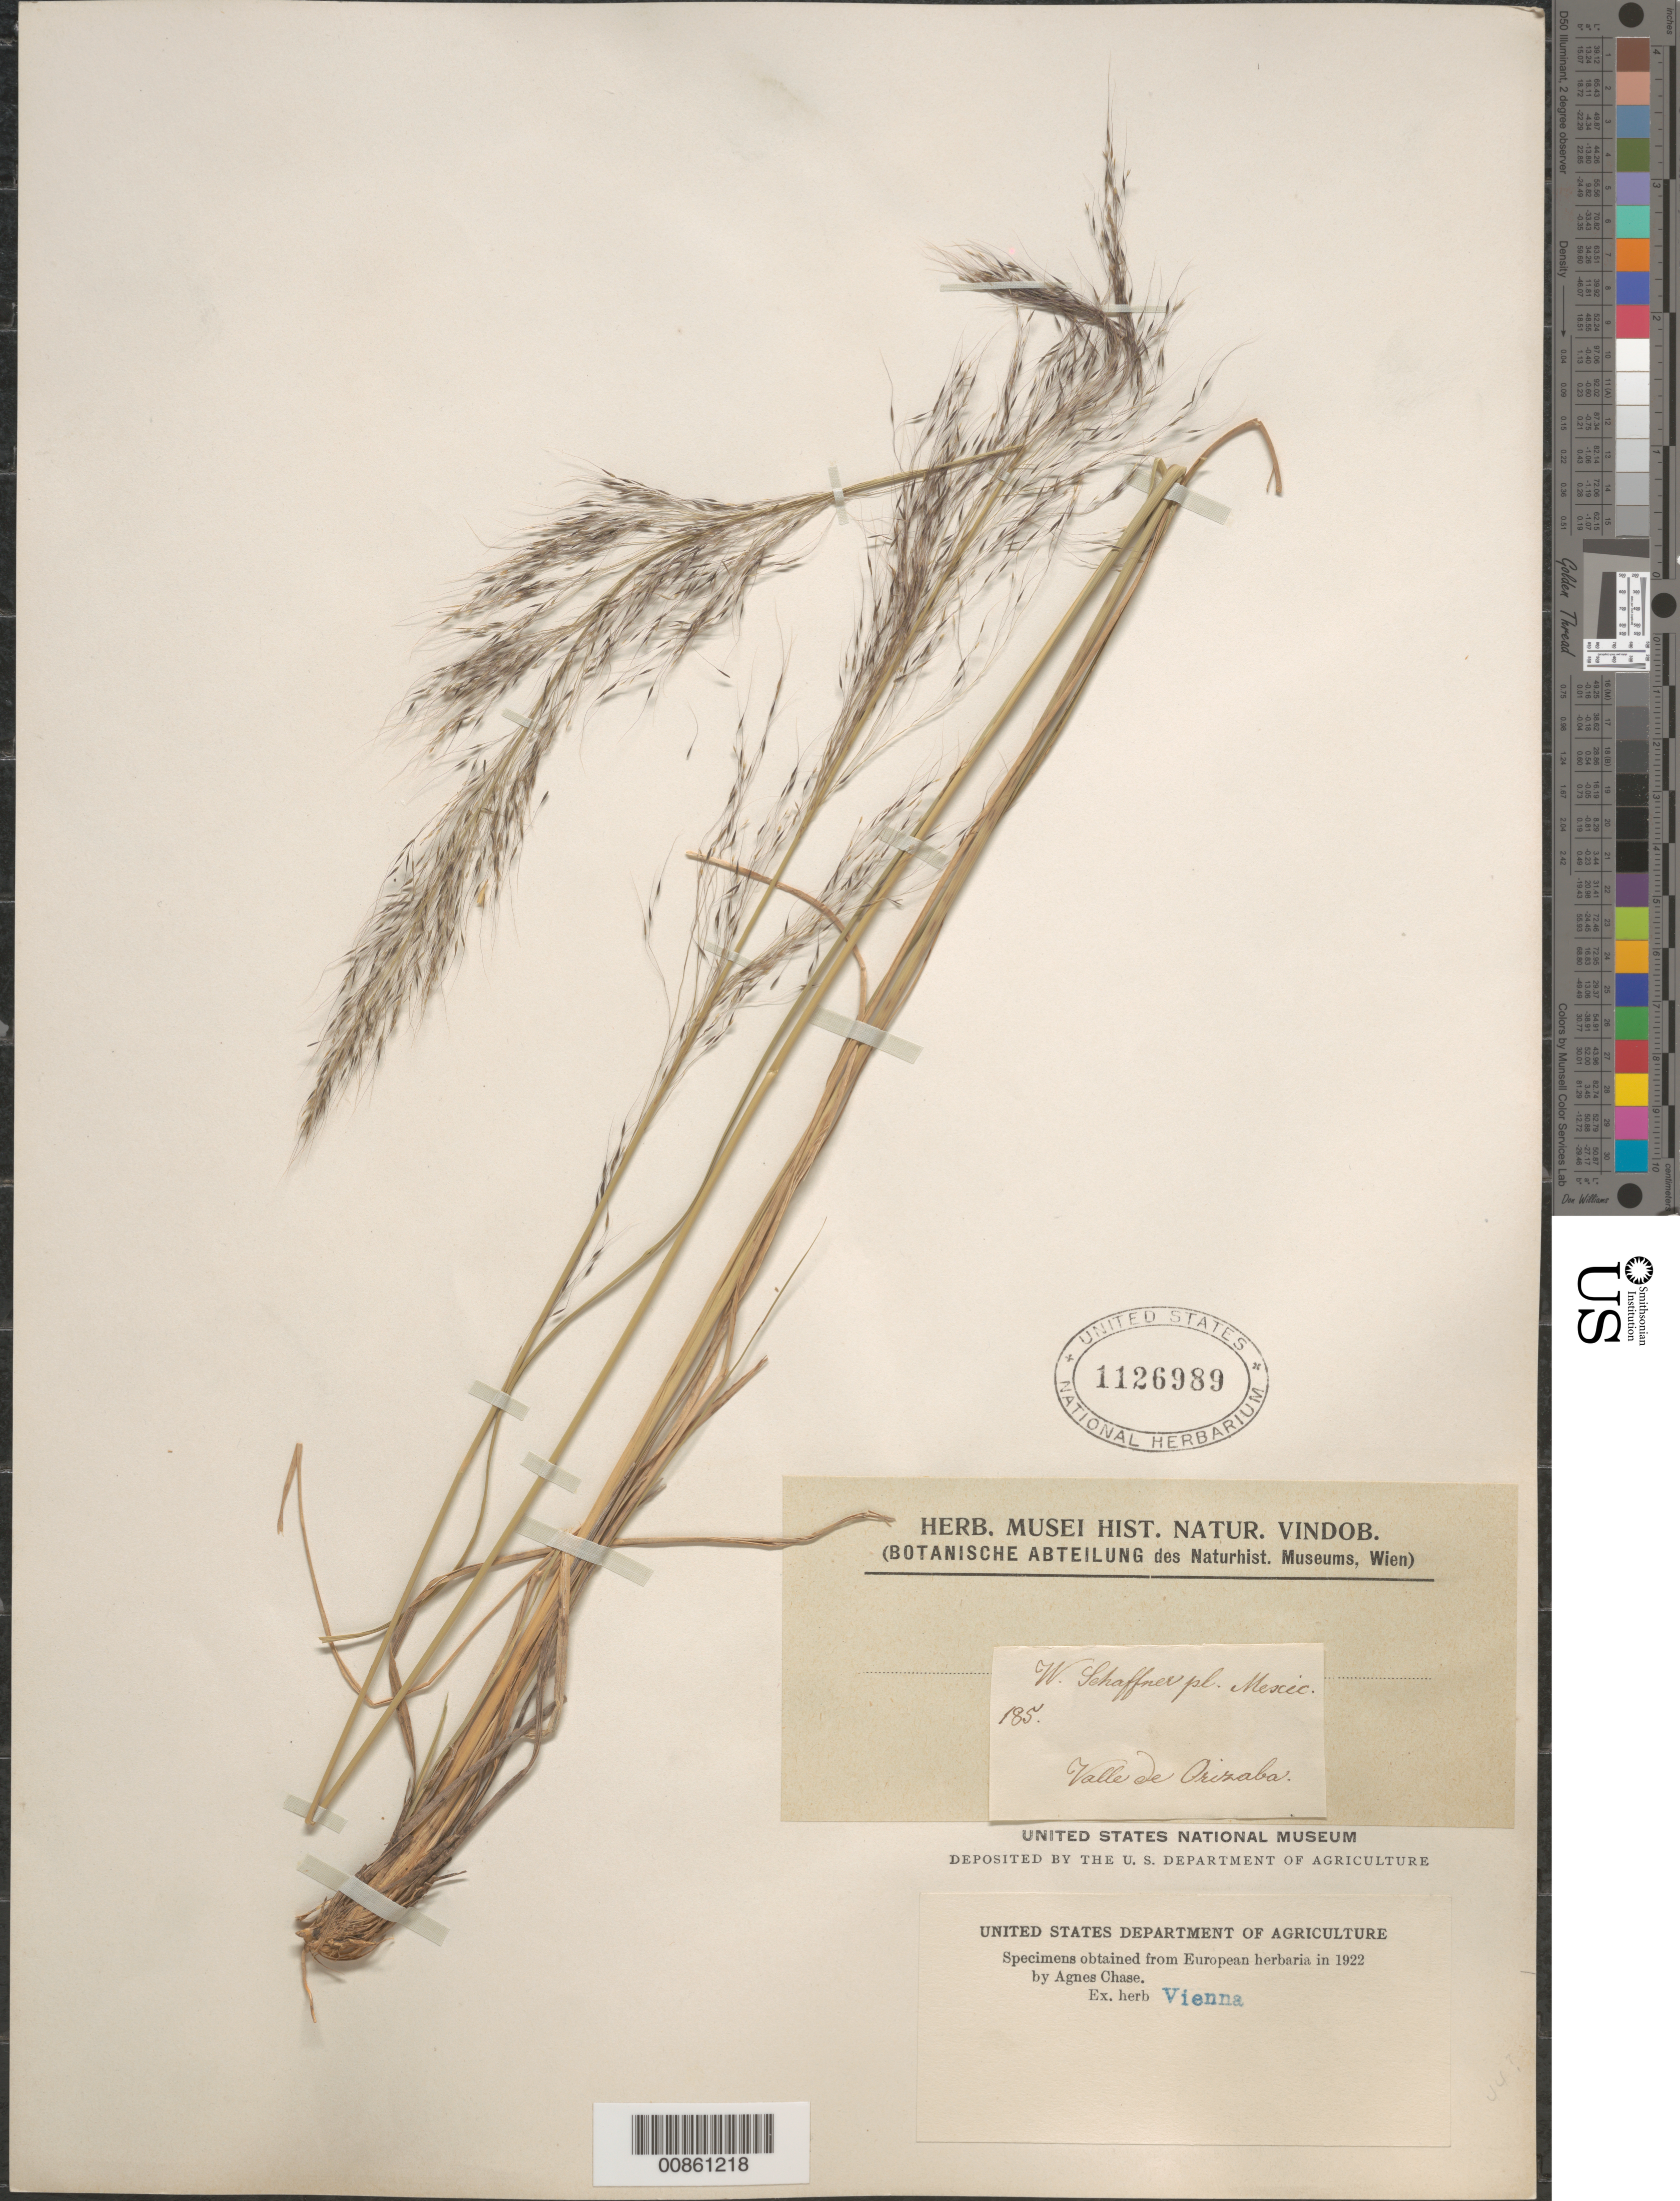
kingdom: Plantae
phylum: Tracheophyta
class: Liliopsida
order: Poales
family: Poaceae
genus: Muhlenbergia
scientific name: Muhlenbergia capillaris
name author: (Lam.) Trin.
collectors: W. Schaffner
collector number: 185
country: Mexico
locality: Mexico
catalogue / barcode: US 1126989